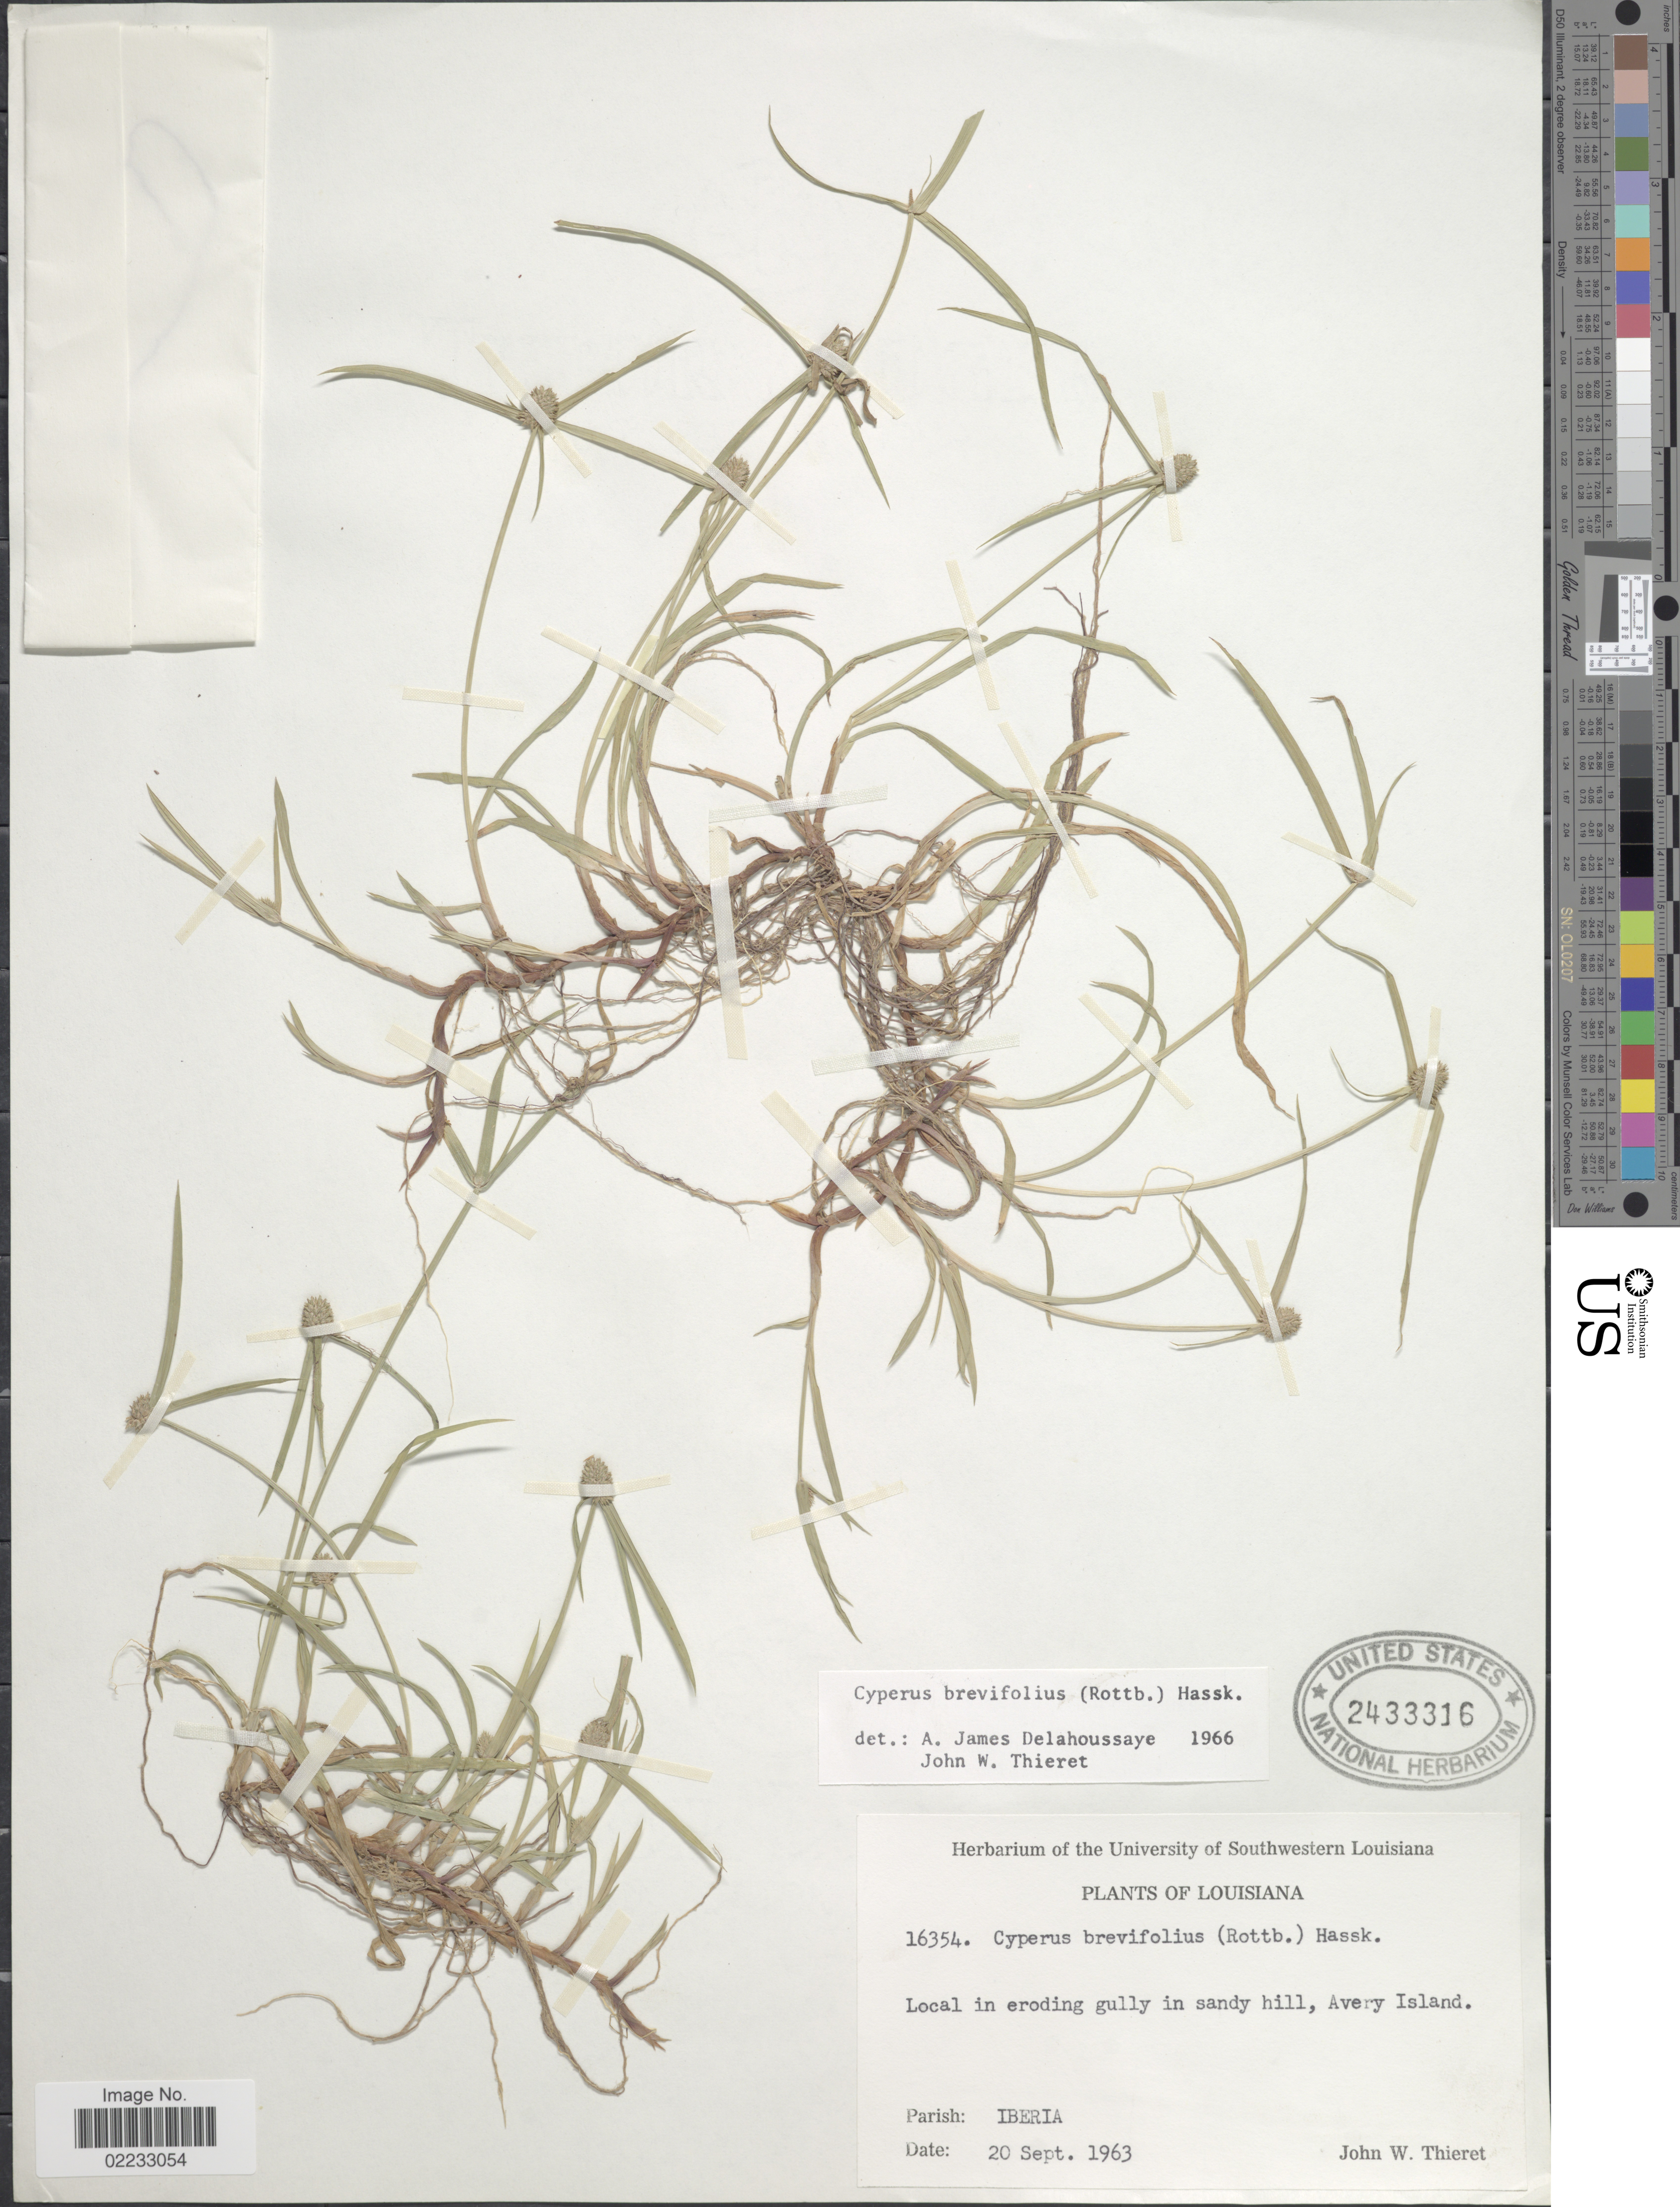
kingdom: Plantae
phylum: Tracheophyta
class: Liliopsida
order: Poales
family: Cyperaceae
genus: Cyperus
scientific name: Cyperus brevifolius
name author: (Rottb.) Hassk.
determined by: Strong, M. T., (US), Smithsonian Institution - National Museum of Natural History (UNITED STATES)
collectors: J. W. Thieret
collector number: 16354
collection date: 1963-09-20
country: United States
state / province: Louisiana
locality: Avery Island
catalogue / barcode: US 2433316